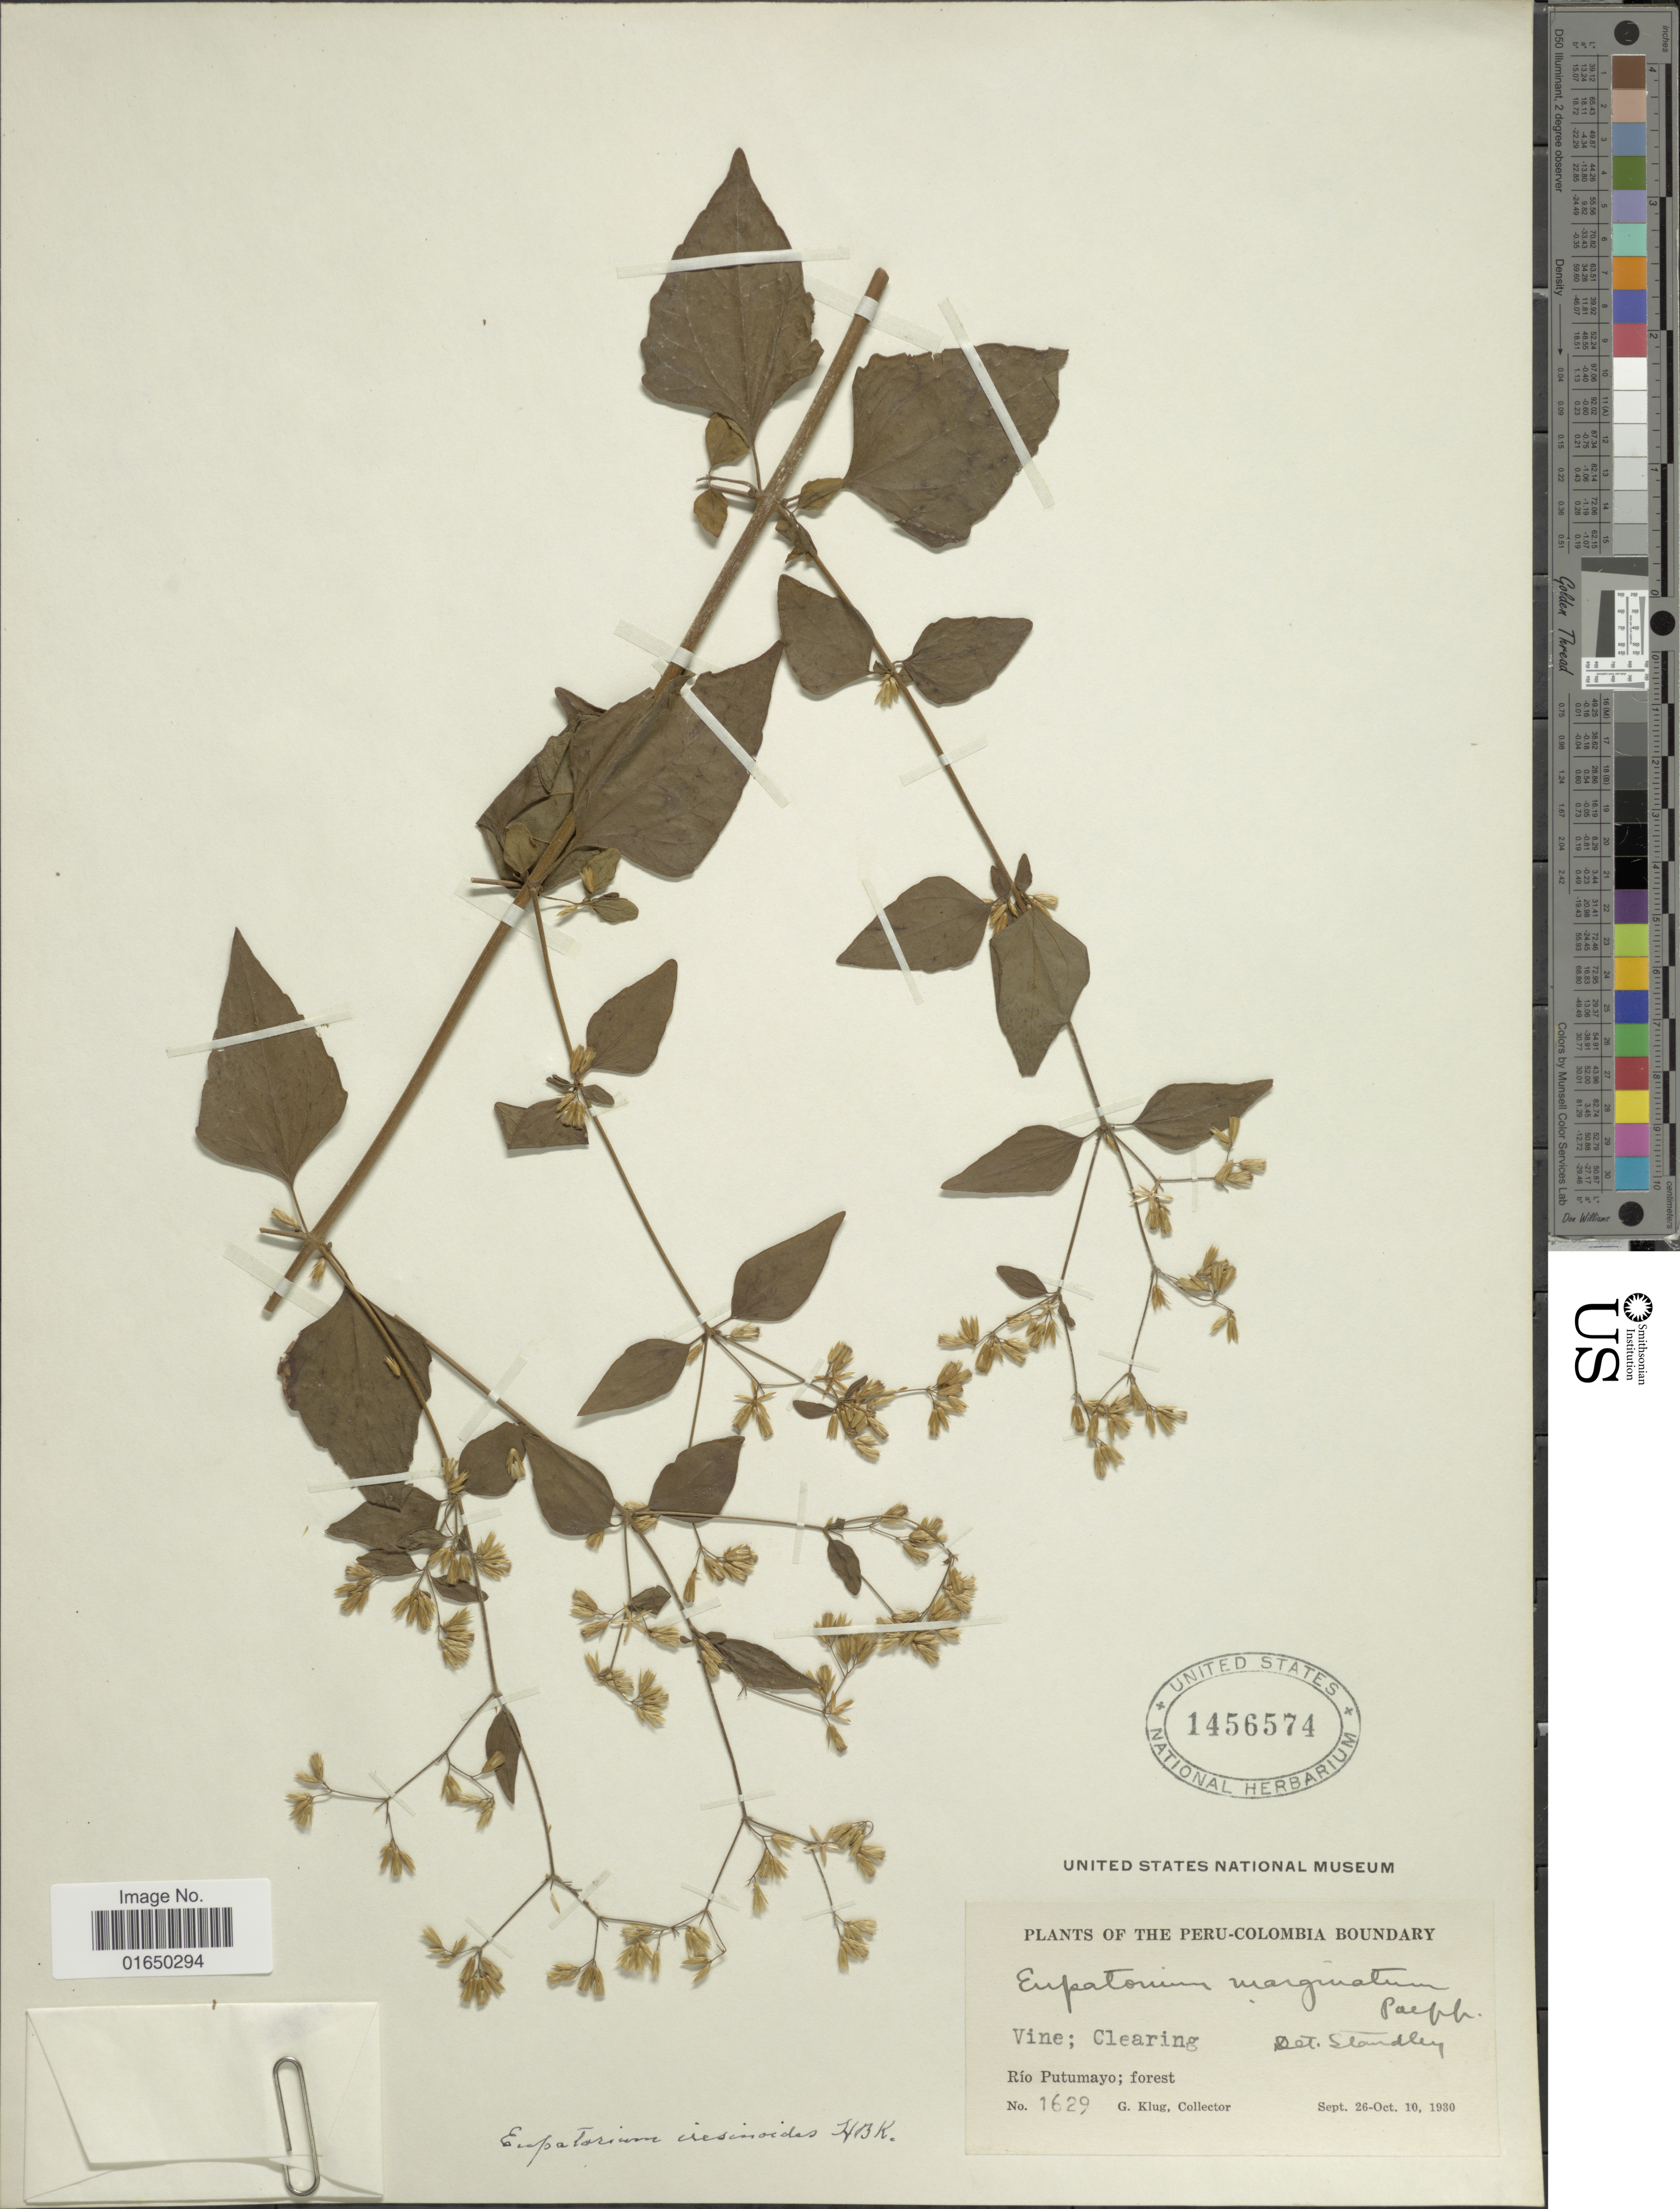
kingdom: Plantae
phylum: Tracheophyta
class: Magnoliopsida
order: Asterales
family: Asteraceae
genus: Condylidium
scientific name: Condylidium iresinoides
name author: (Kunth) R.M. King & H. Rob.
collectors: G. Klug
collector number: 1629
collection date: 1930-09-26/1930-10-10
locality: The Peru-Colombia Boundary, Río Putumayo; forest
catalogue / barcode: US 1456574